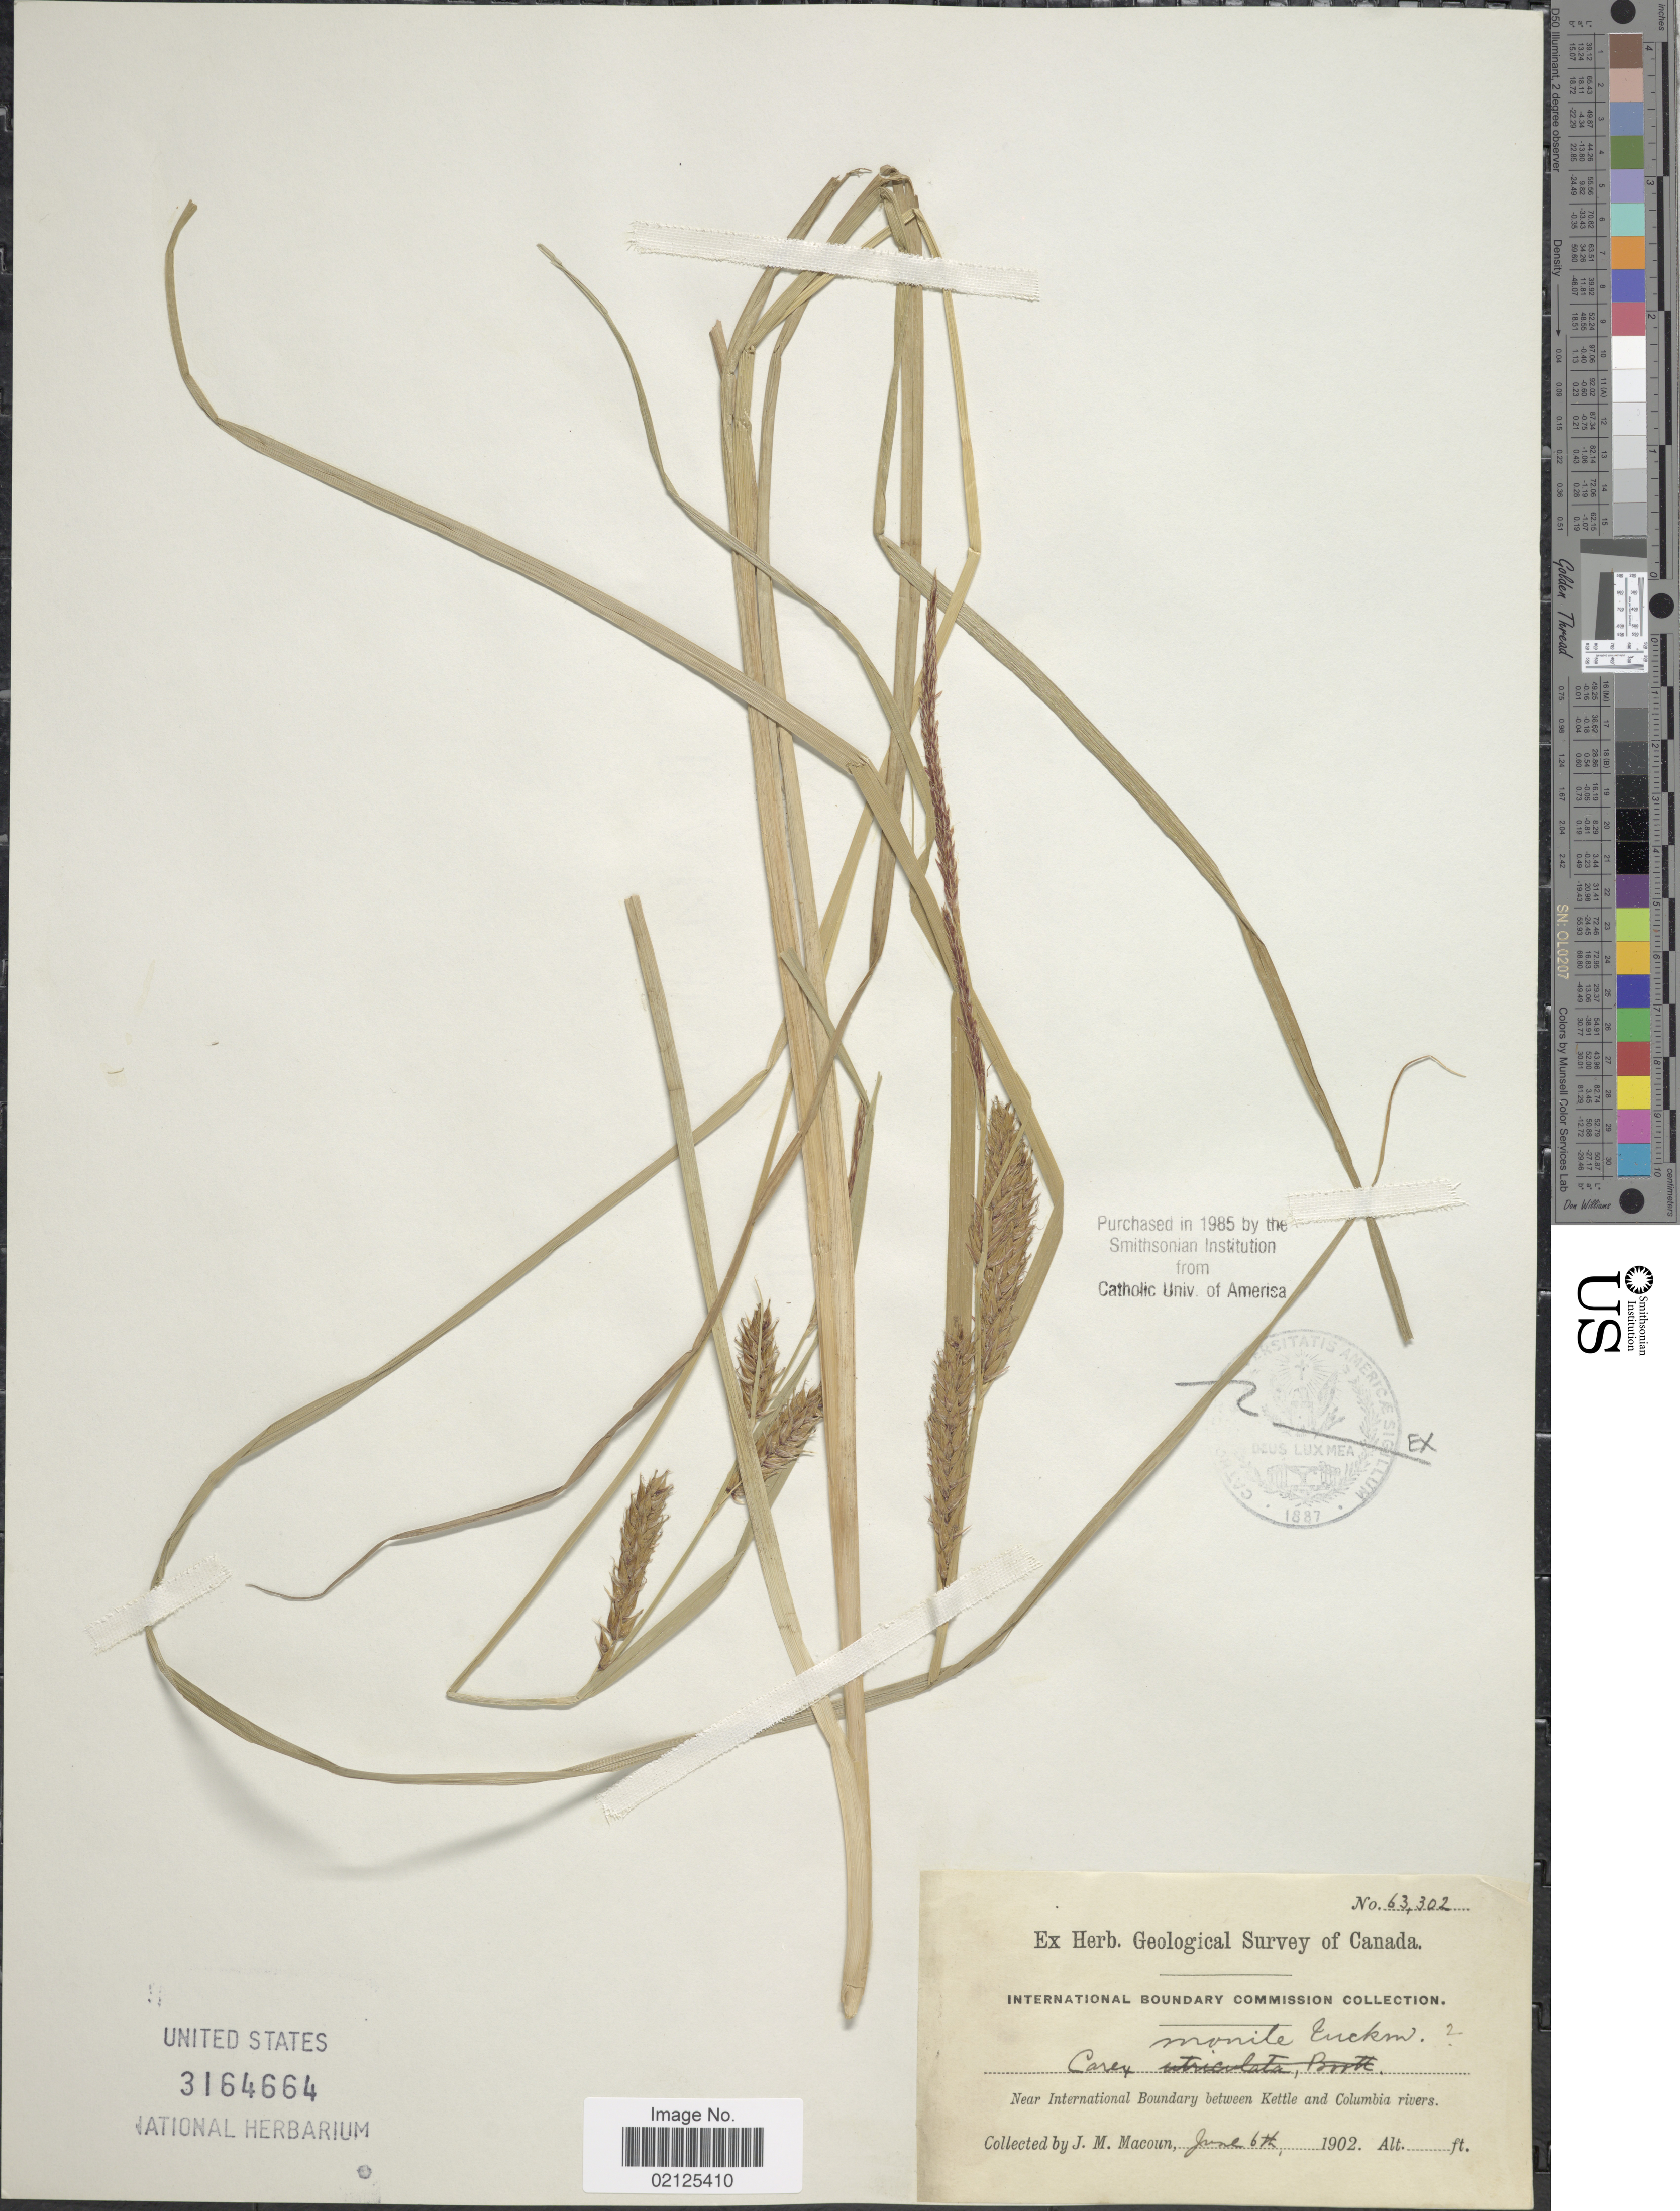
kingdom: Plantae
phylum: Tracheophyta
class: Liliopsida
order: Poales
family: Cyperaceae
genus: Carex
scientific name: Carex vesicaria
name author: L.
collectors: J. M. Macoun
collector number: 63302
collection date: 1902-06-06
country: Canada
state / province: British Columbia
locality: Near International Boundary between Kettle and Columbia rivers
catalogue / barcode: US 3164664